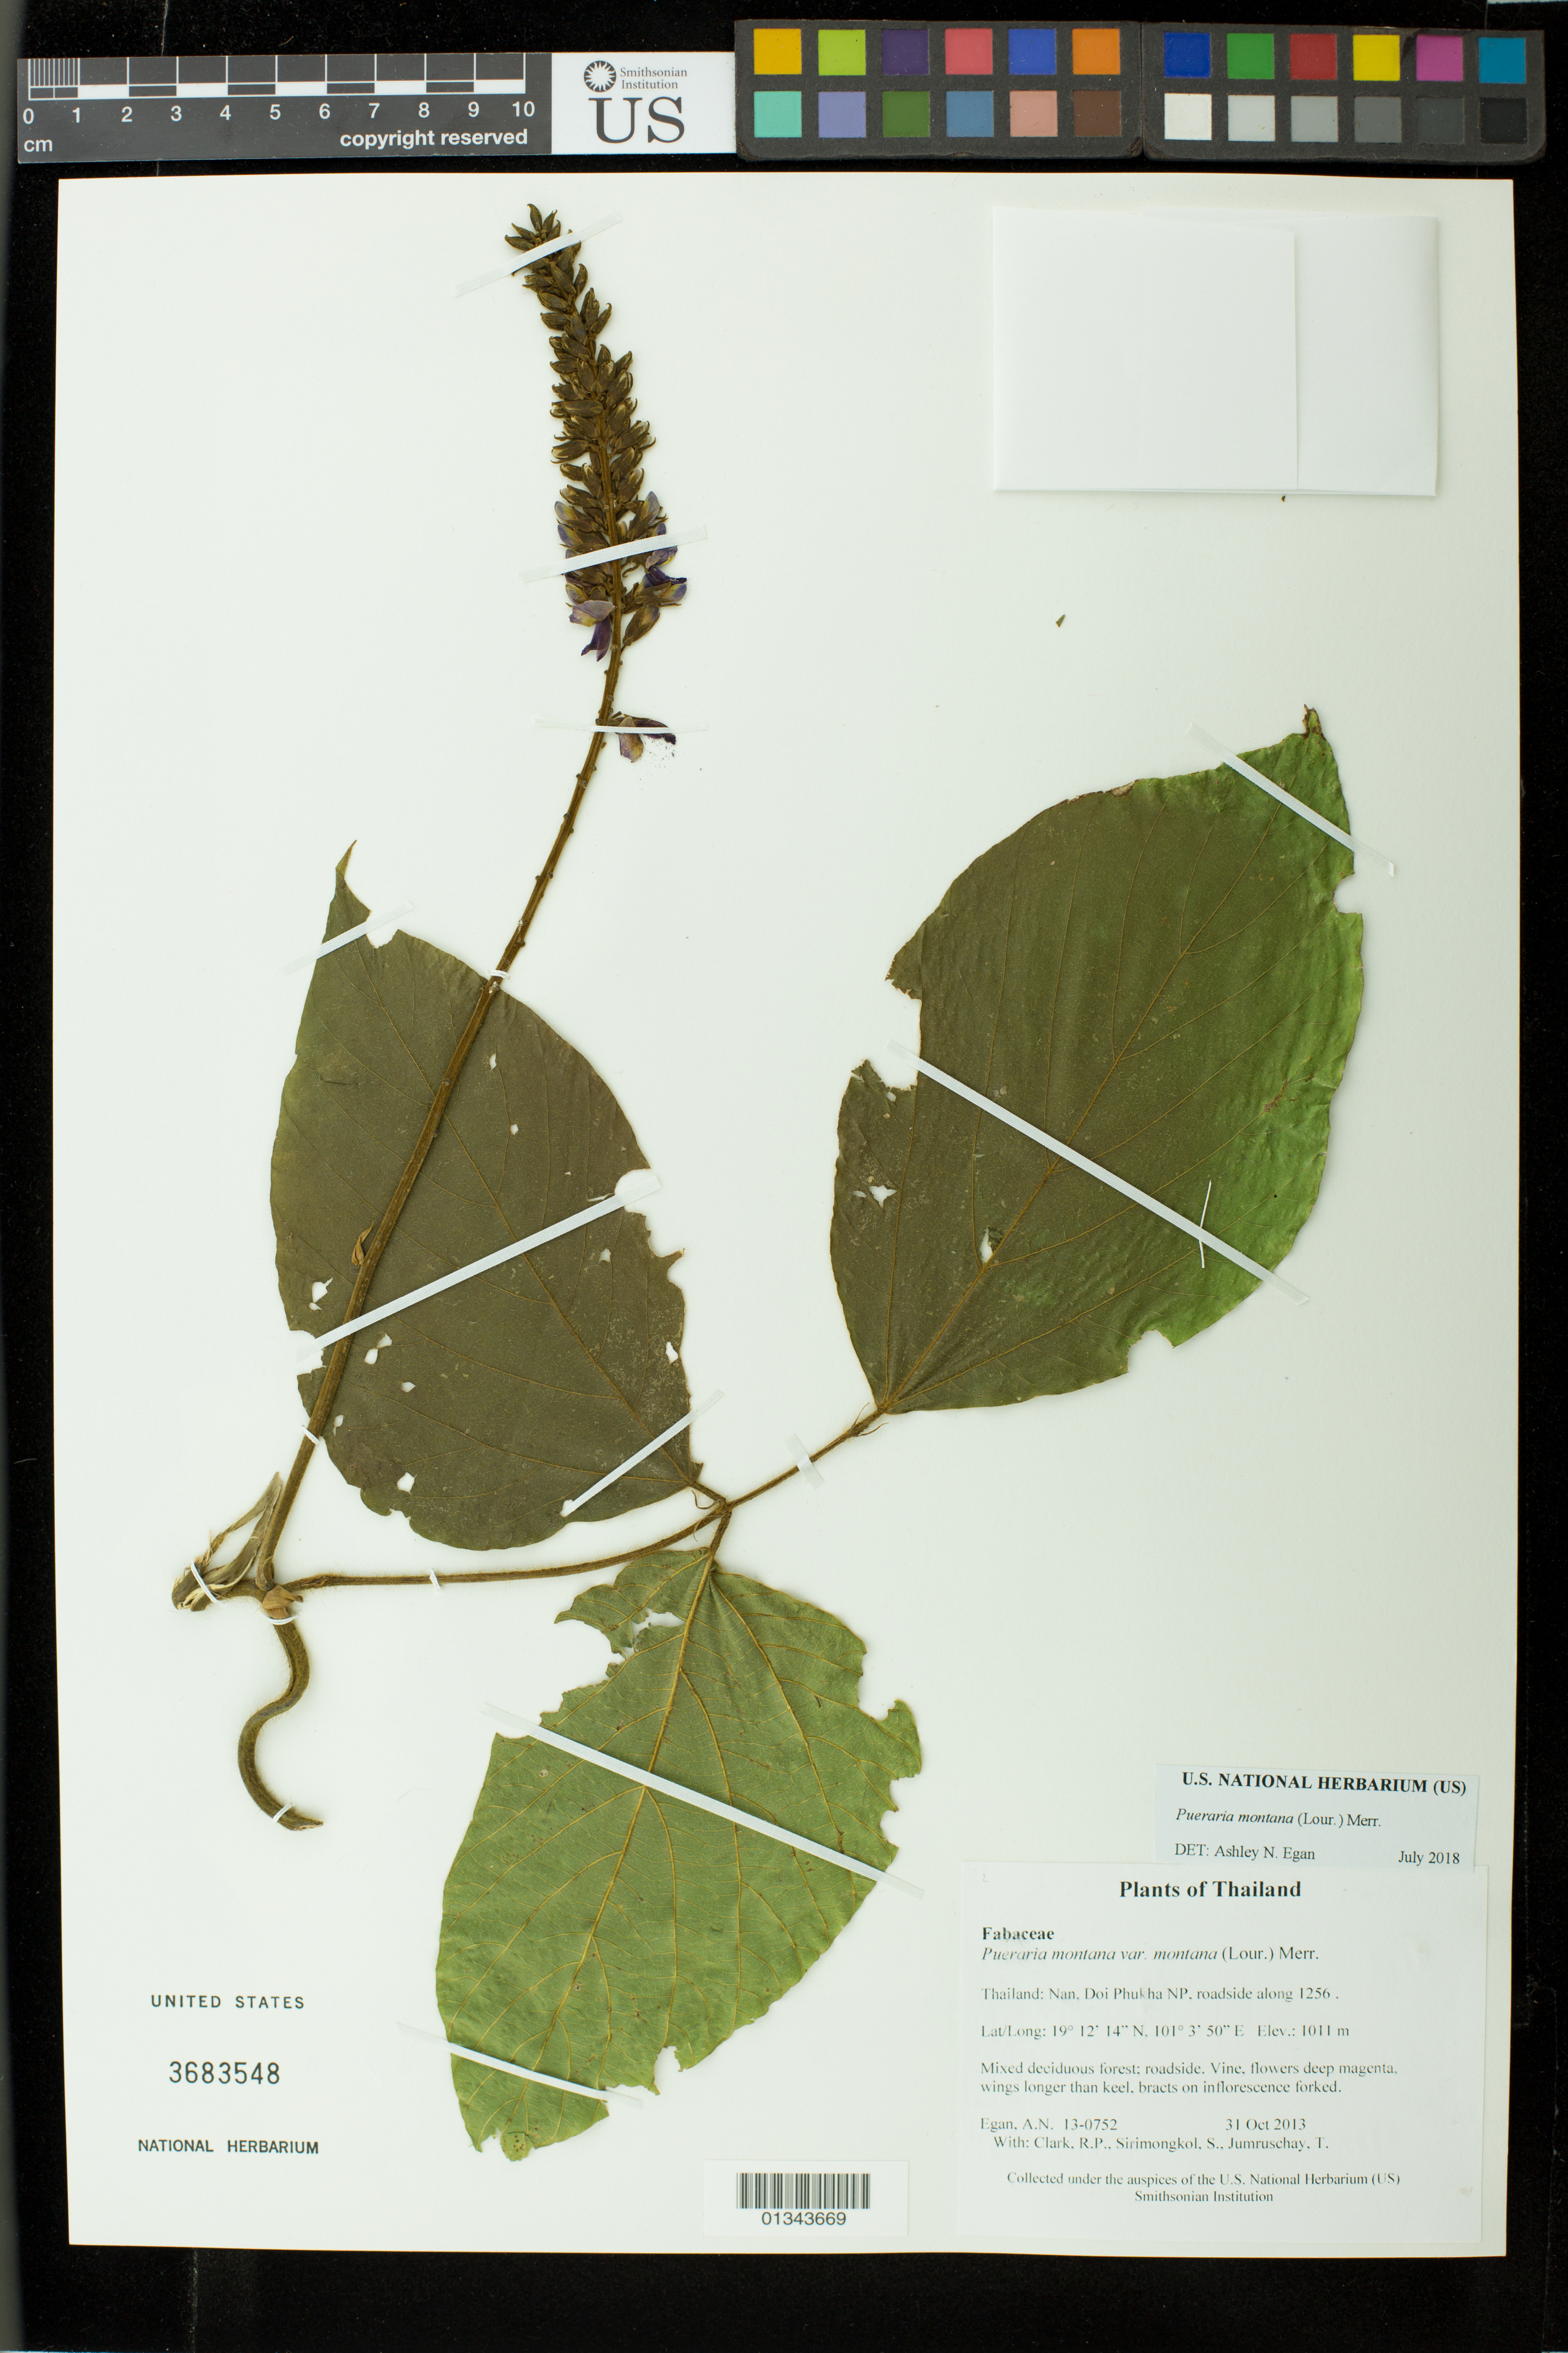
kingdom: Plantae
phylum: Tracheophyta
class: Magnoliopsida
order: Fabales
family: Fabaceae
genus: Pueraria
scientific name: Pueraria montana var. montana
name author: (Lour.) Merr.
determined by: Egan, Ashley N., (US), Smithsonian Institution - National Museum of Natural History (UNITED STATES)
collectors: A. N. Egan, R. P. Clark, S. Sirimongkol & T. Jumruschay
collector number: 13-0752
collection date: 2013-10-31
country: Thailand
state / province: Nan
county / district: Pua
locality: Doi Phukha NP, roadside along 1256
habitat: Mixed deciduous forest; roadside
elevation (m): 1011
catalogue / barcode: US 3683548